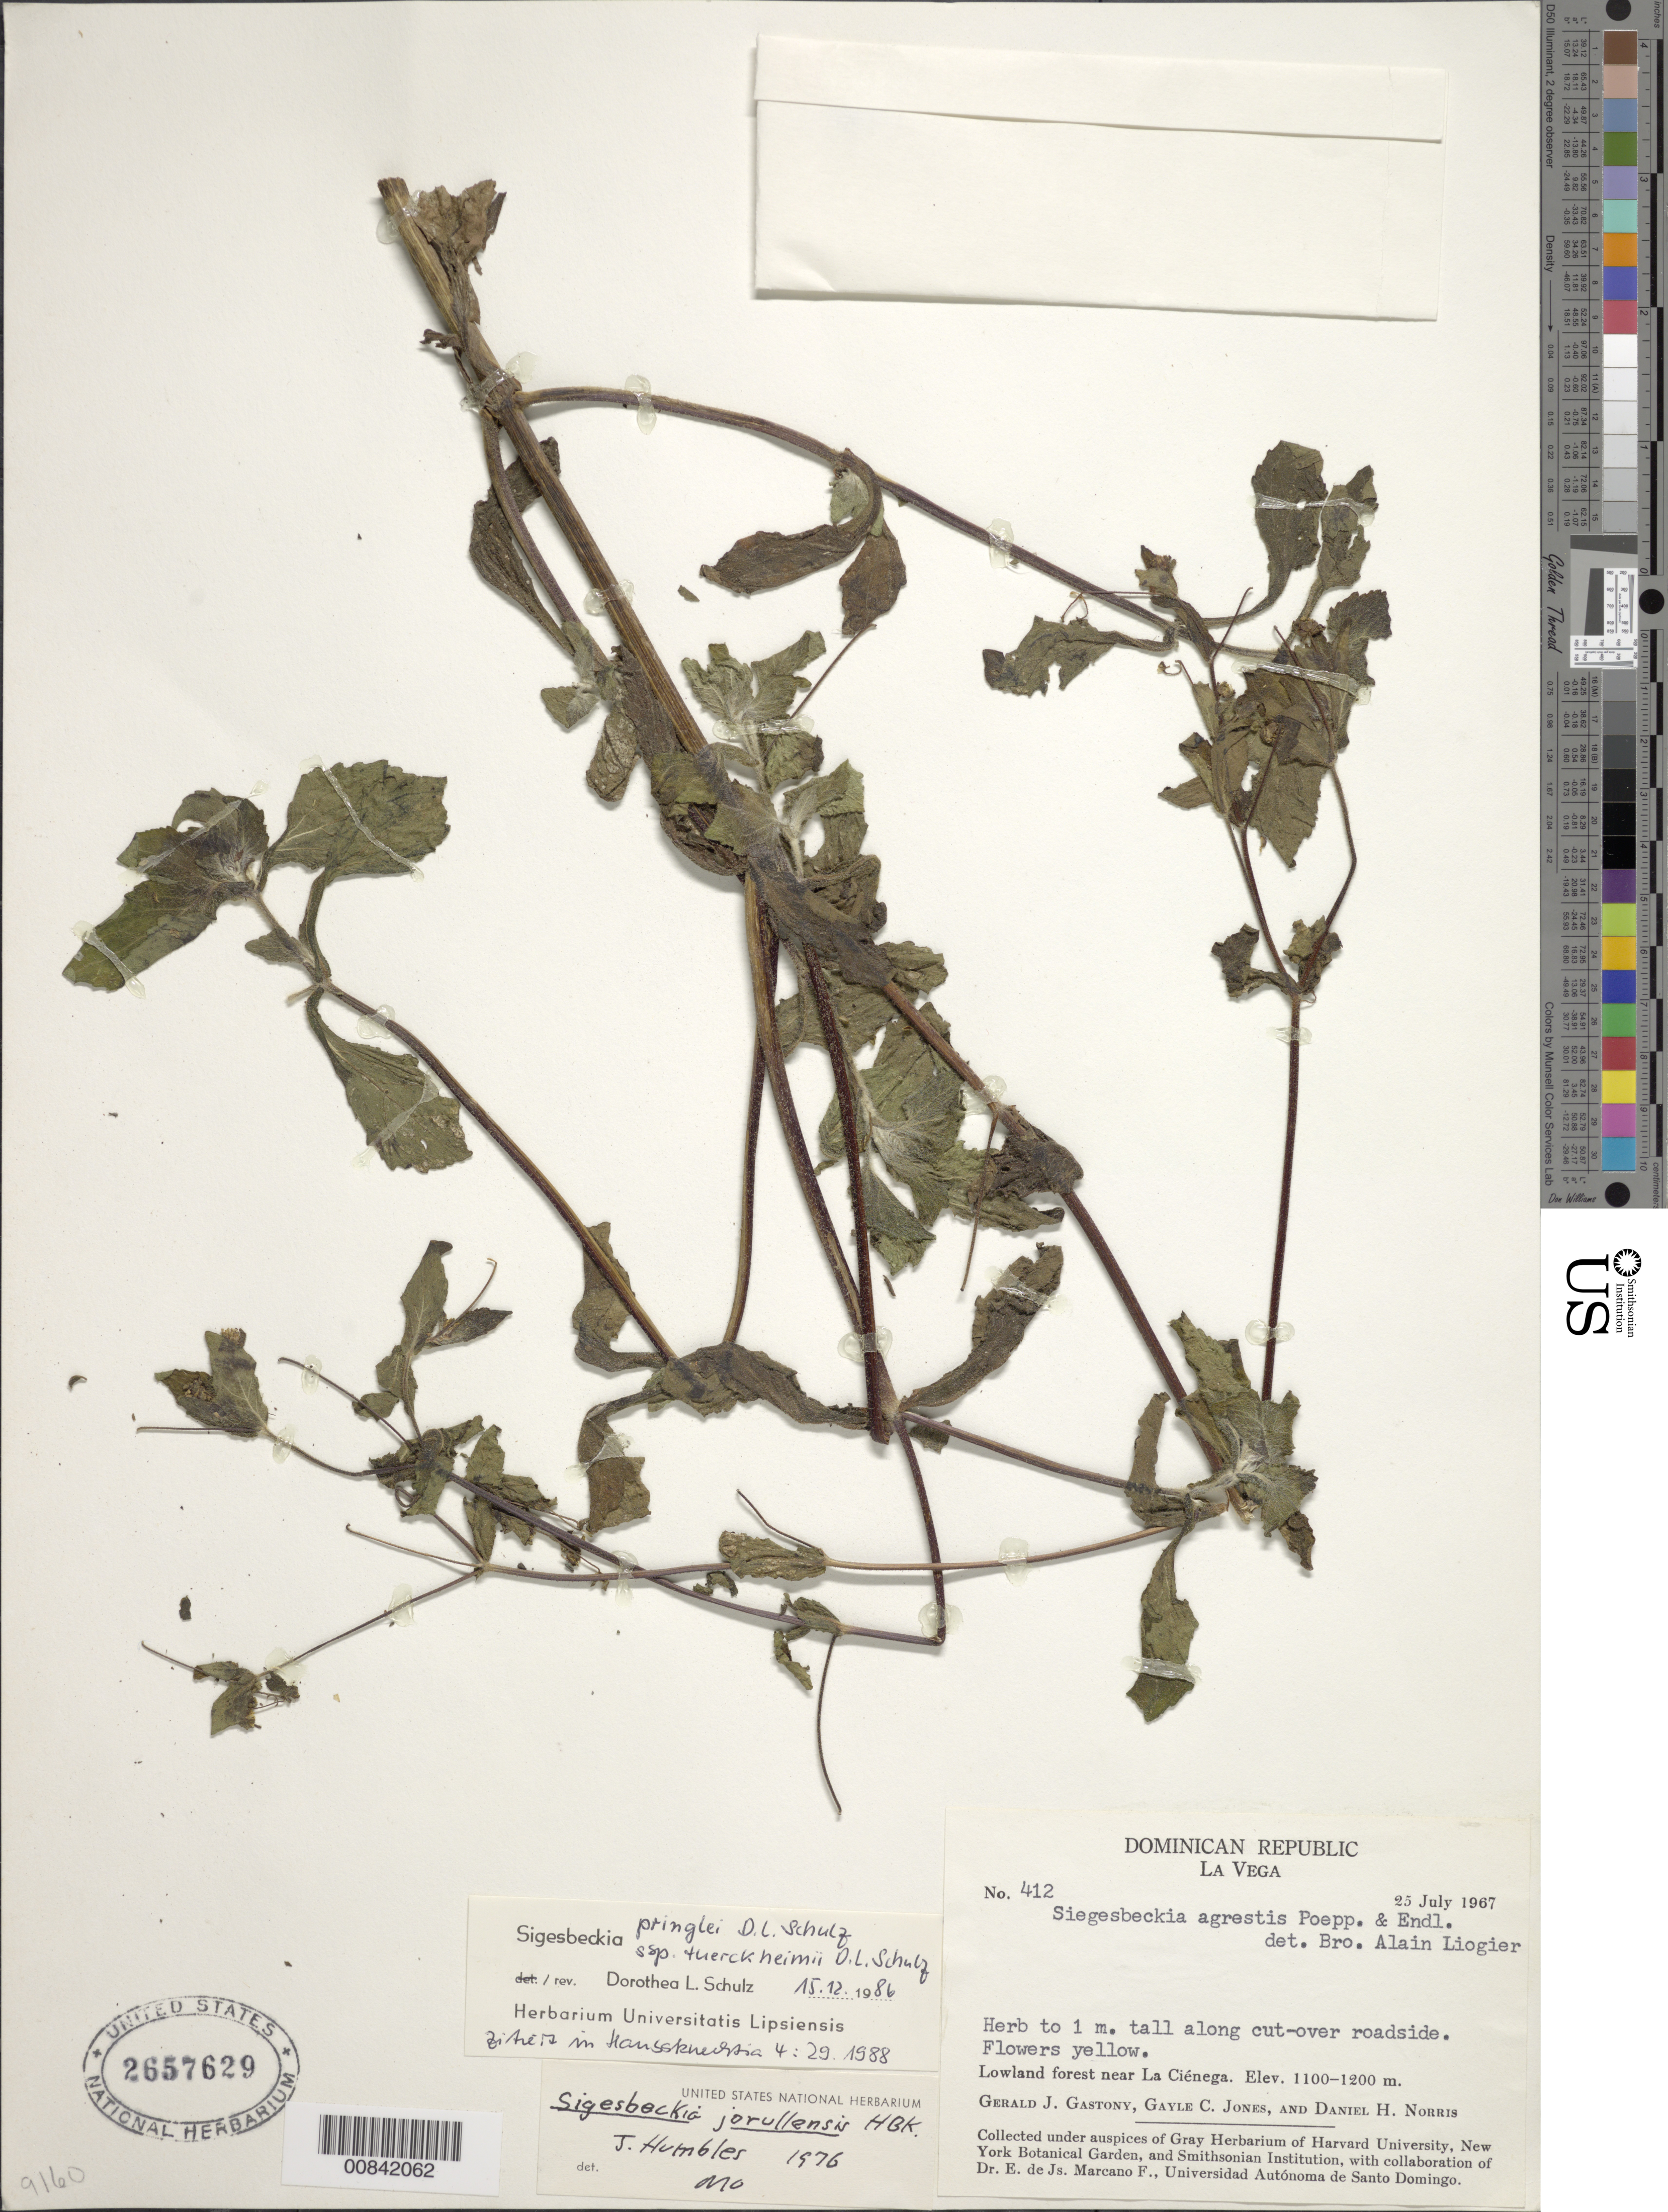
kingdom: Plantae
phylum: Tracheophyta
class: Magnoliopsida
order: Asterales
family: Asteraceae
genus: Sigesbeckia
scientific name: Sigesbeckia pringlei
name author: D.L. Schulz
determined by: Schulz, D. L.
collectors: G. Gastony, G. C. Jones & D. H. Norris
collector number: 412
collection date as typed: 25 Jul 1967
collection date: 1967-07-25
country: Dominican Republic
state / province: La Vega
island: Hispaniola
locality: Near La Ciénaga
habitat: Along cut-over roadside in lowland forest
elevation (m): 1100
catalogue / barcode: US 2657629